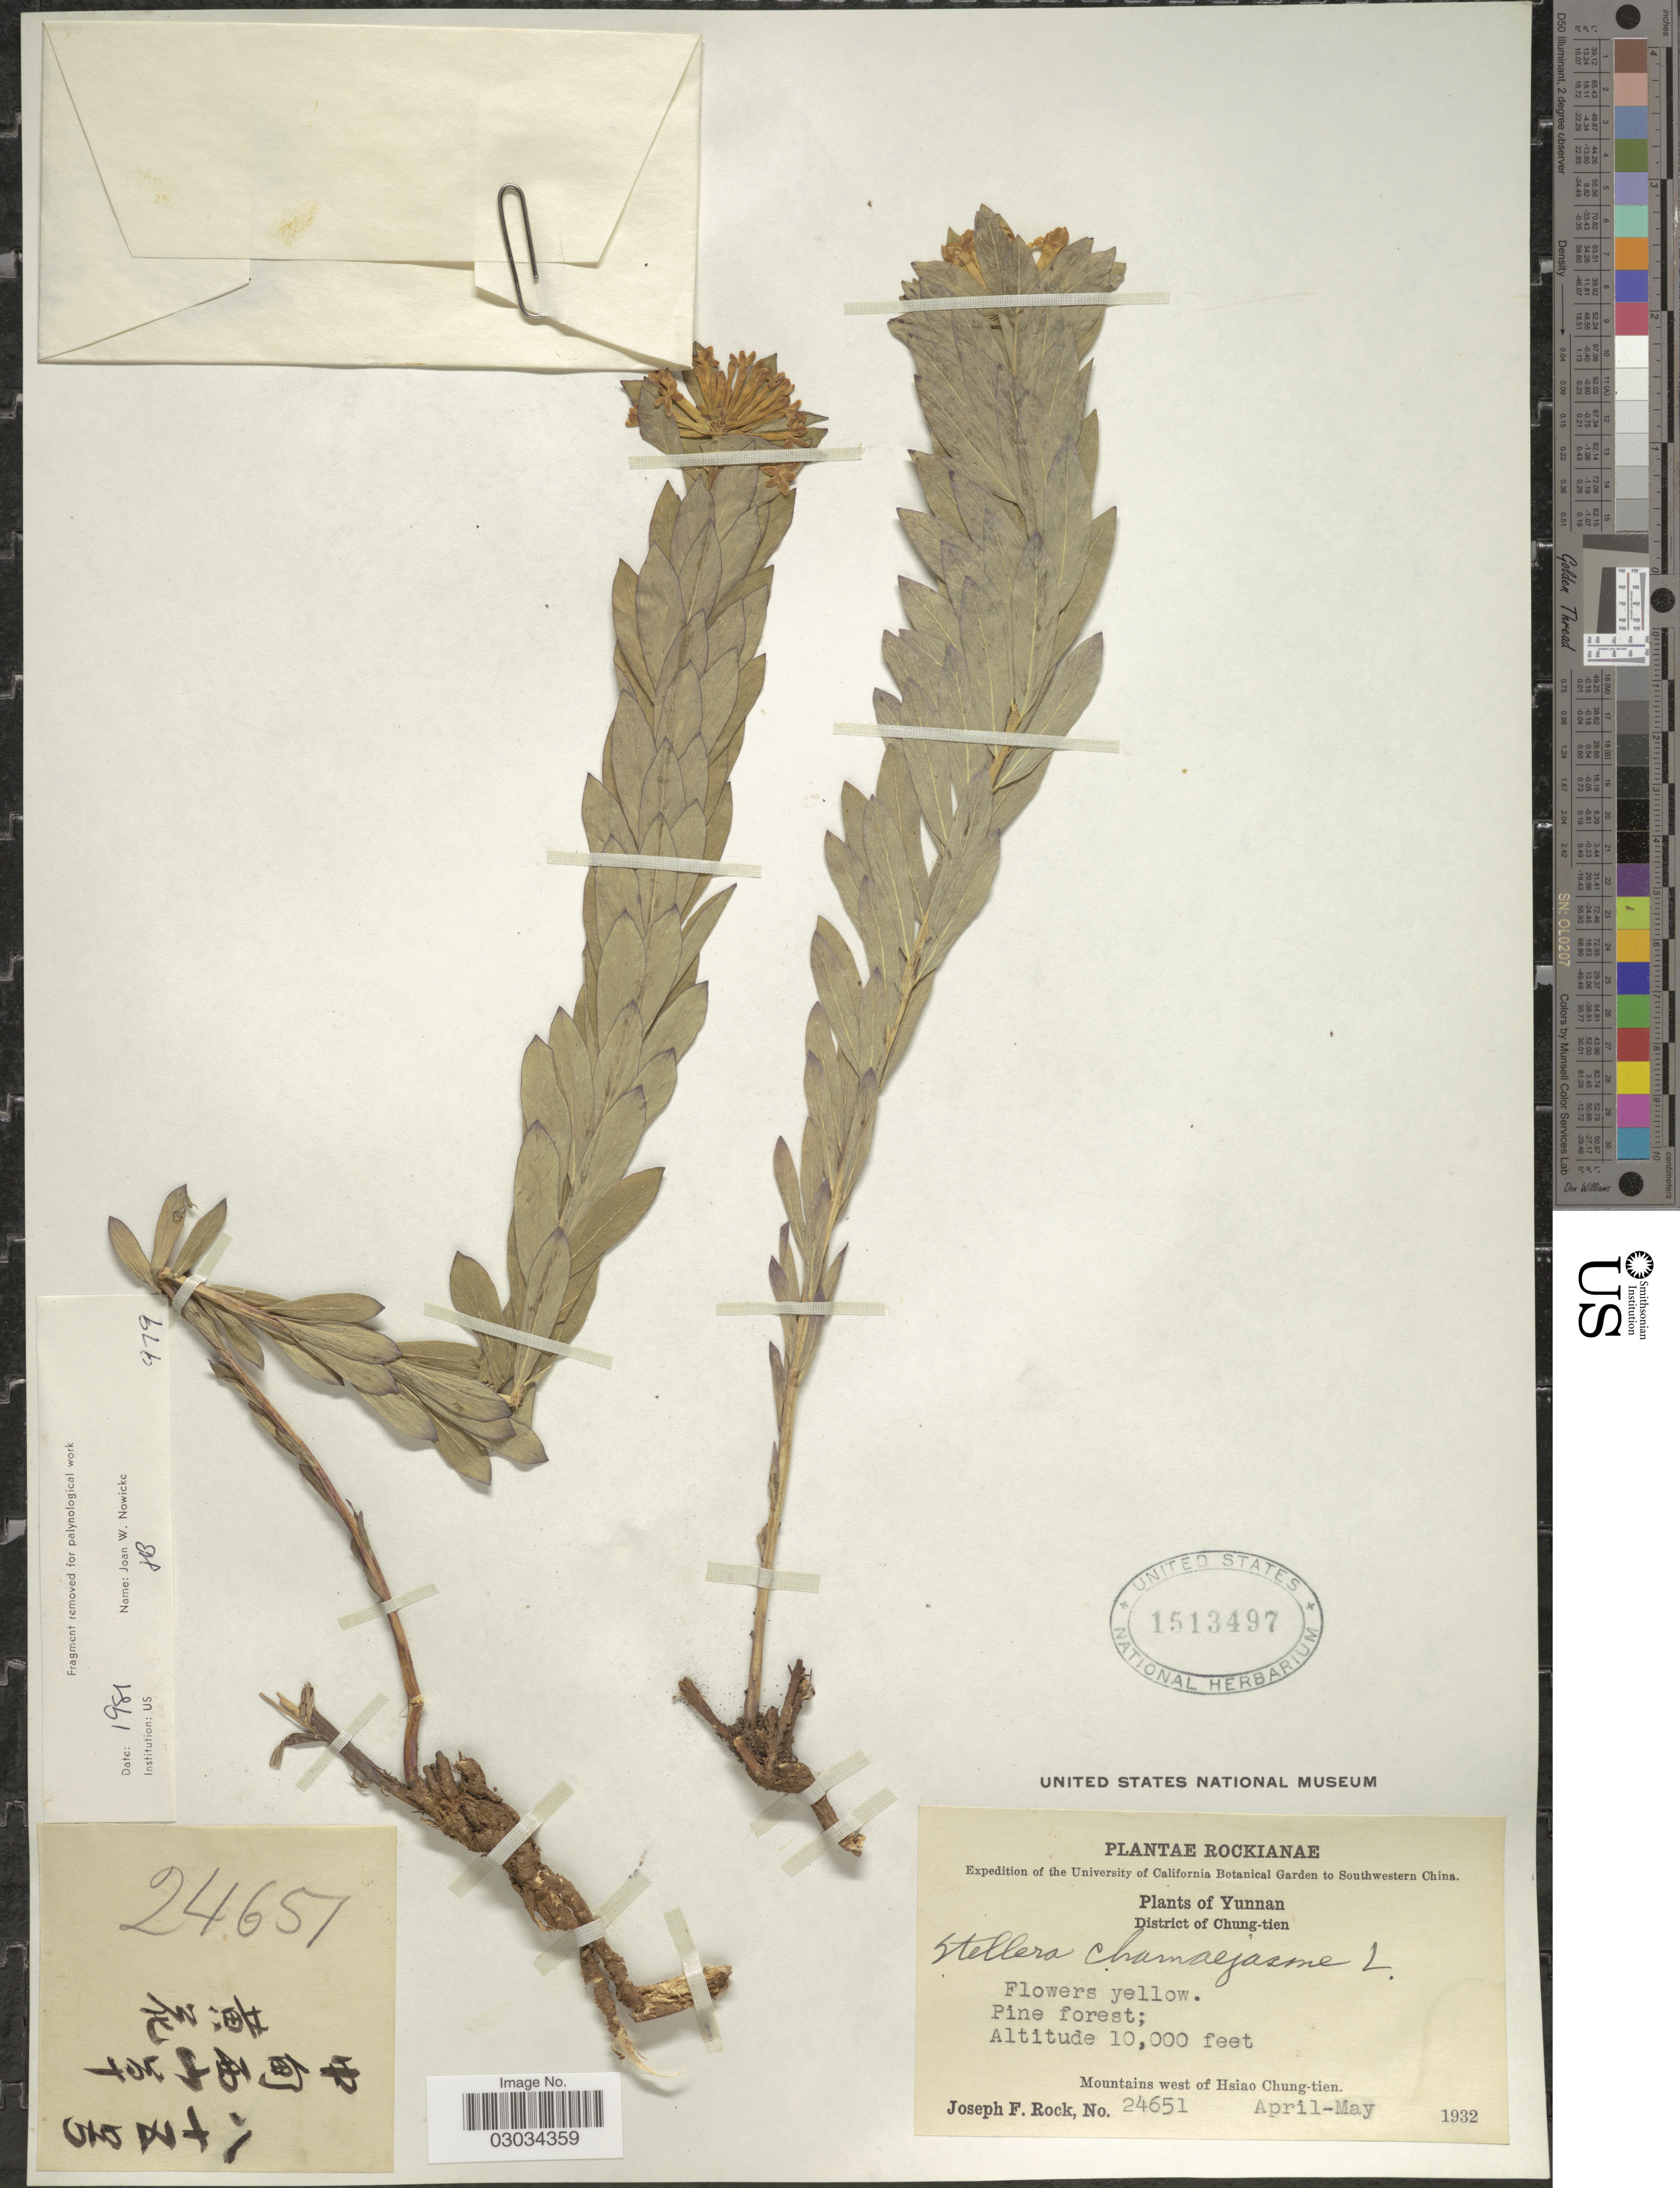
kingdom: Plantae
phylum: Tracheophyta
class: Magnoliopsida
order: Malvales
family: Thymelaeaceae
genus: Stellera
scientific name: Stellera chamaejasme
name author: L.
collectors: J. F. Rock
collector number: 24651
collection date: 1932-04/1932-05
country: China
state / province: Yunnan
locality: Southwestern China. District of Chung-tien. Mountains west of Hsiao Chung-tien.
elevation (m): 3048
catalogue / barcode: US 1513497